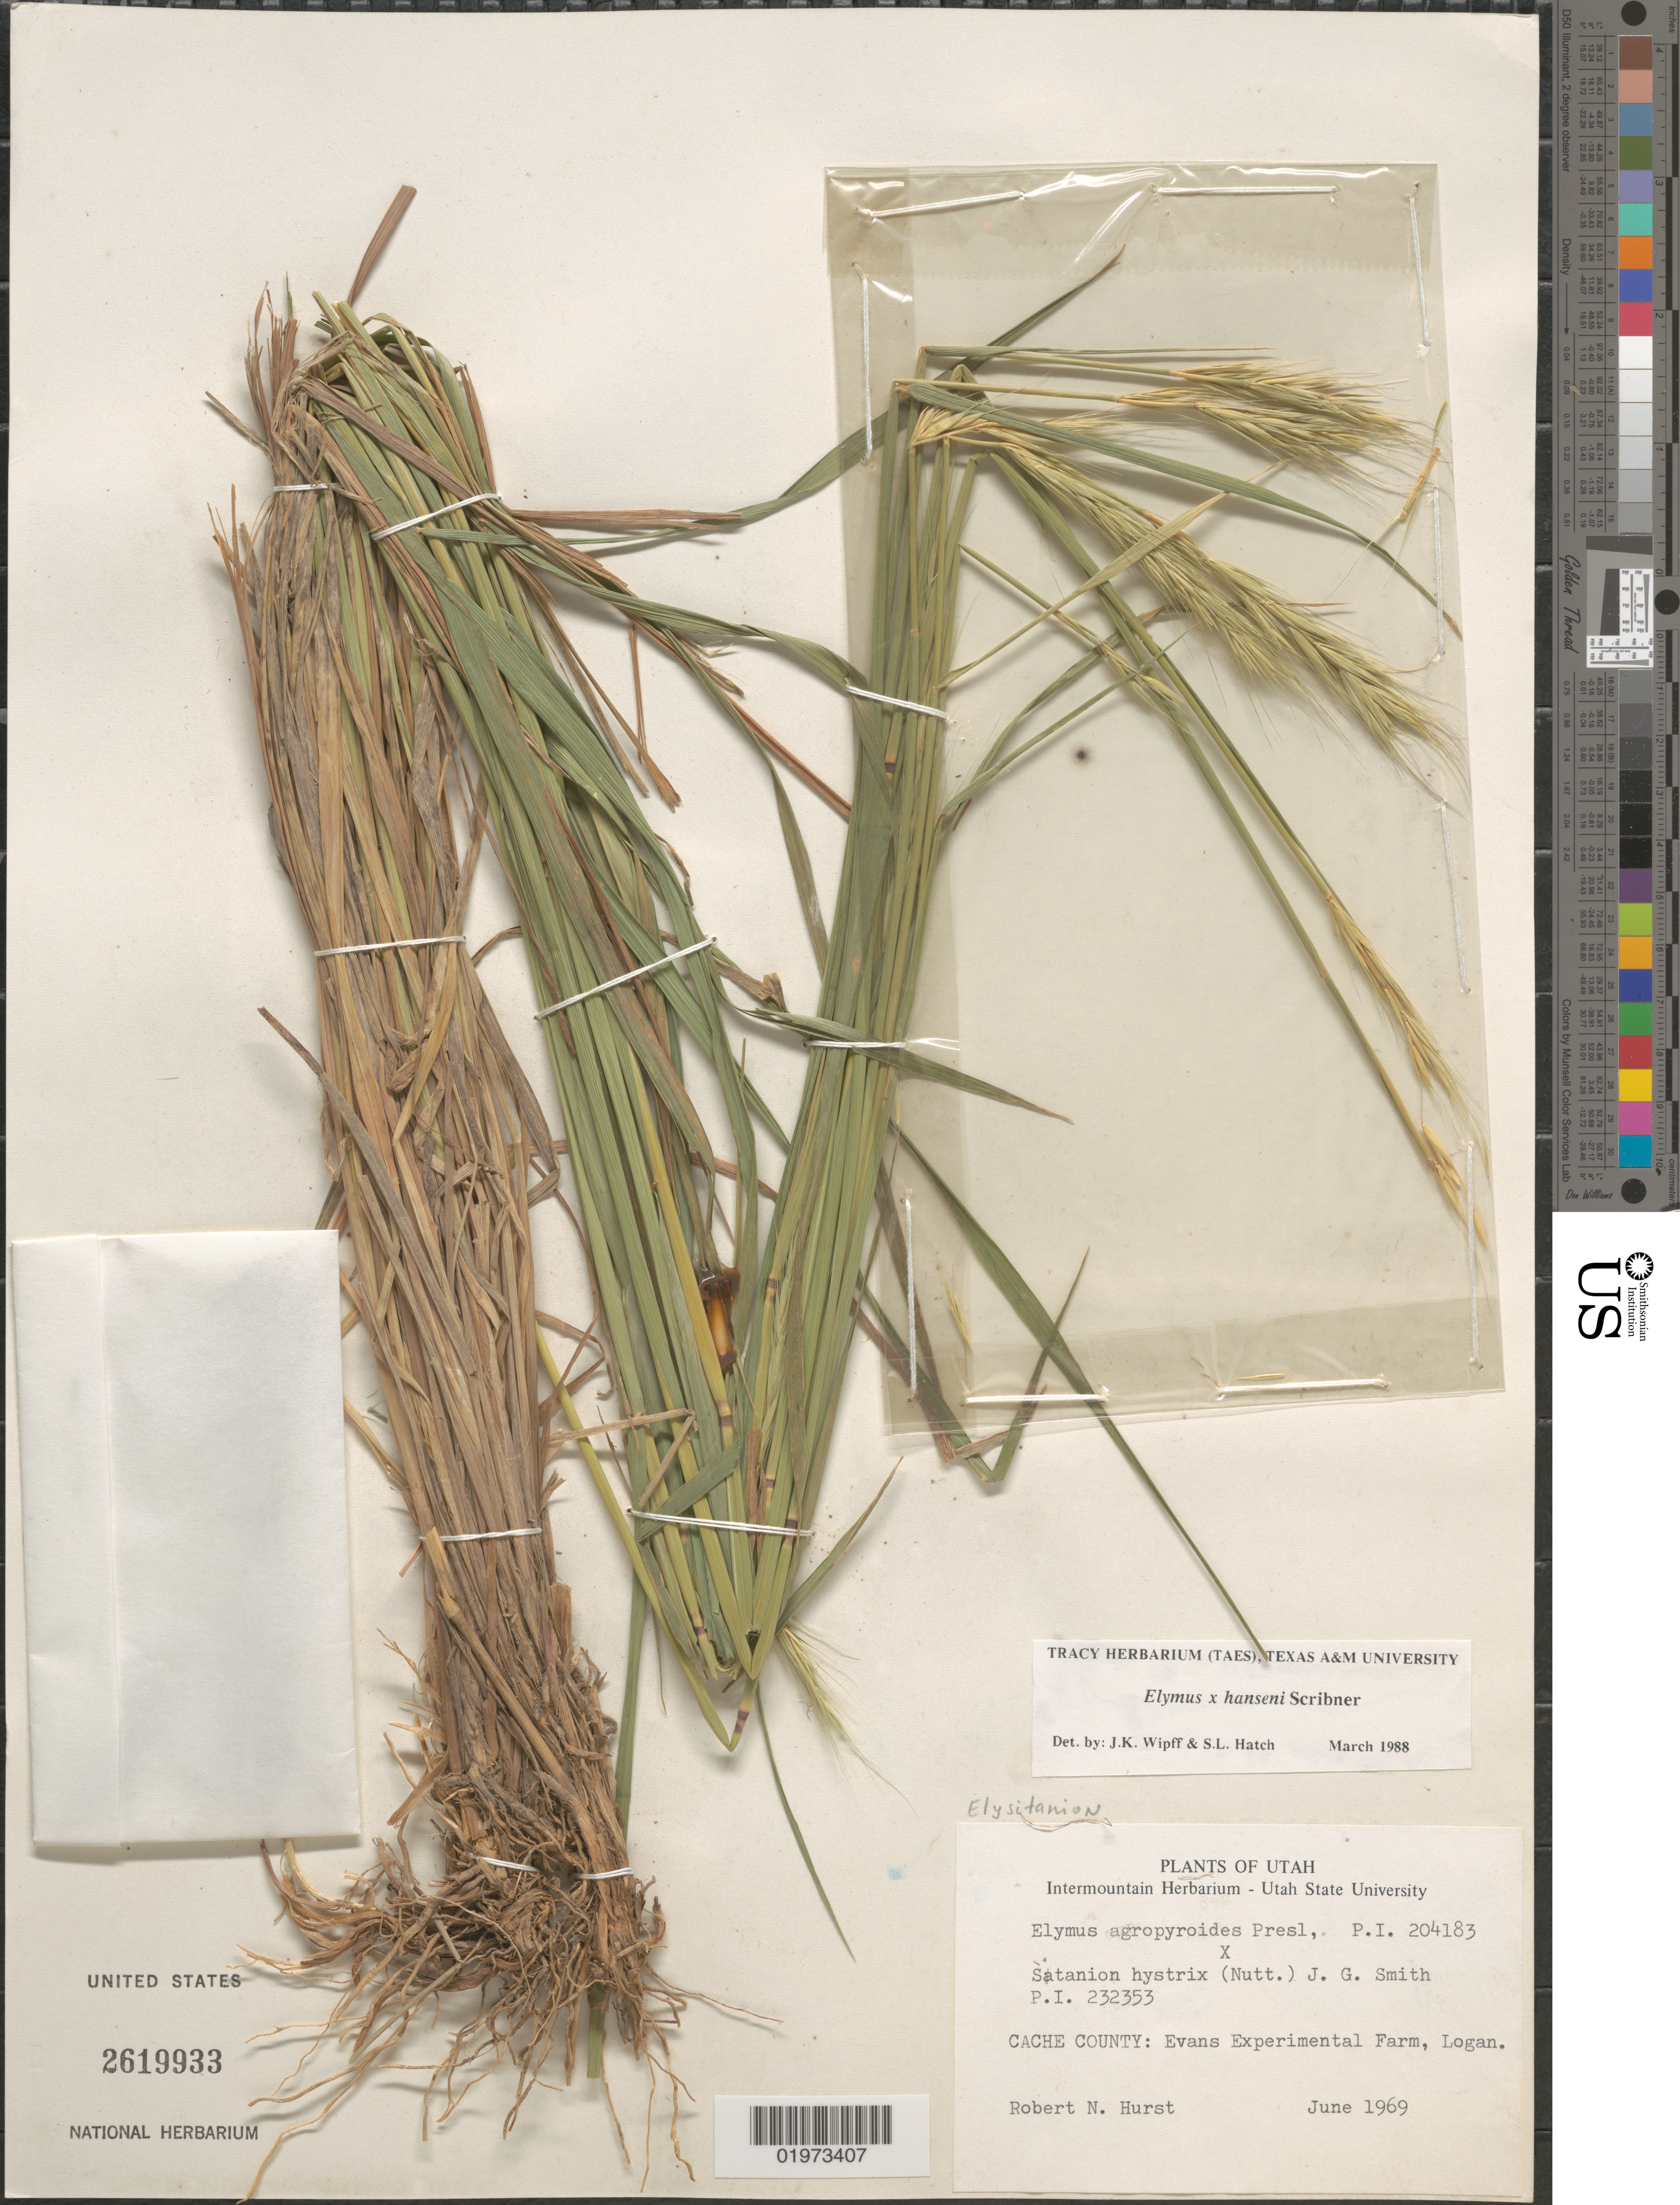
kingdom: Plantae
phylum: Tracheophyta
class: Liliopsida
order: Poales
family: Poaceae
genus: Elymus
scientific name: Elymus x hansenii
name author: Scribn.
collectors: R. Hurst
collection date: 1969-06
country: United States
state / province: Utah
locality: Cache County: Evans Experimental Farm, Logan.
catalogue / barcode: US 2619933